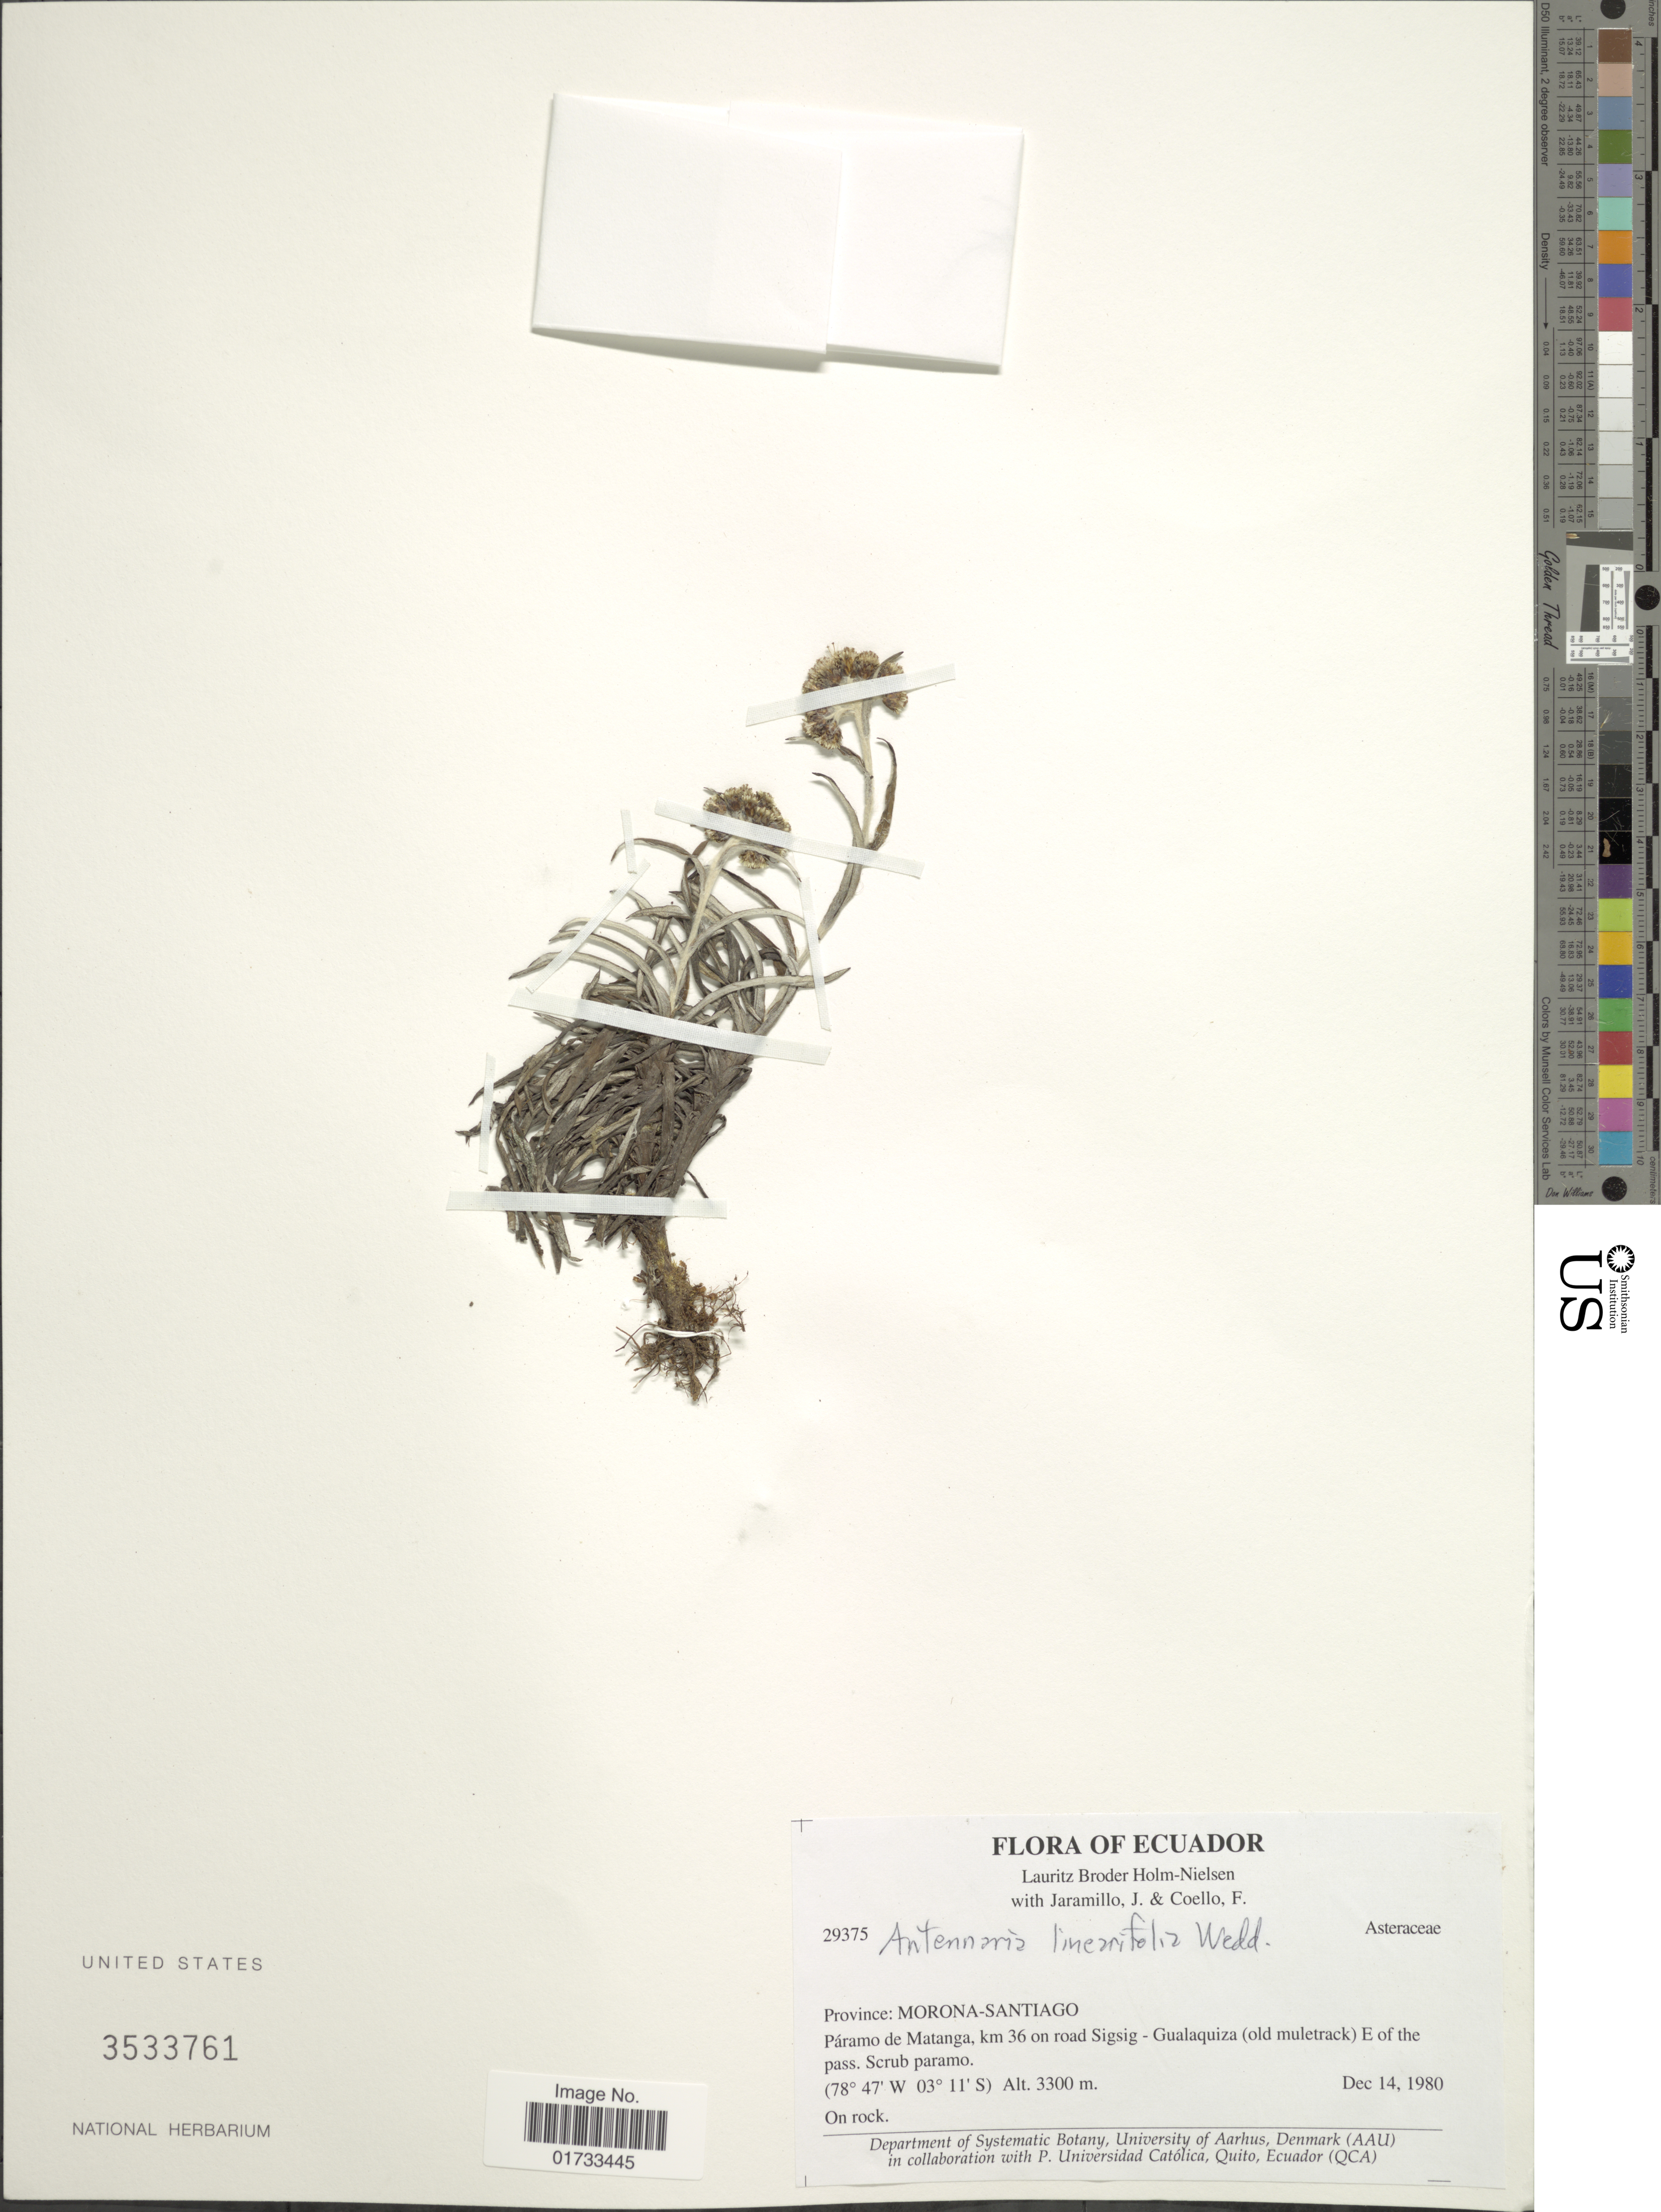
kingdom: Plantae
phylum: Tracheophyta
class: Magnoliopsida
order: Asterales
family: Asteraceae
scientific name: Hypserion minor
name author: G.L. Nesom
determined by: Nesom, Guy L.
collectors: L. B. Holm-Nielsen, J. Jaramillo & F. Coello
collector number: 29375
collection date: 1980-12-14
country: Ecuador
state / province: Morona-Santiago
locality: Páramo de Matanga, km 36 on road Sigsig- Gualaquiza (old muletrack) E of the pass, Scrub paramo, on rock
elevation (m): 3300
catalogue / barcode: US 3533761